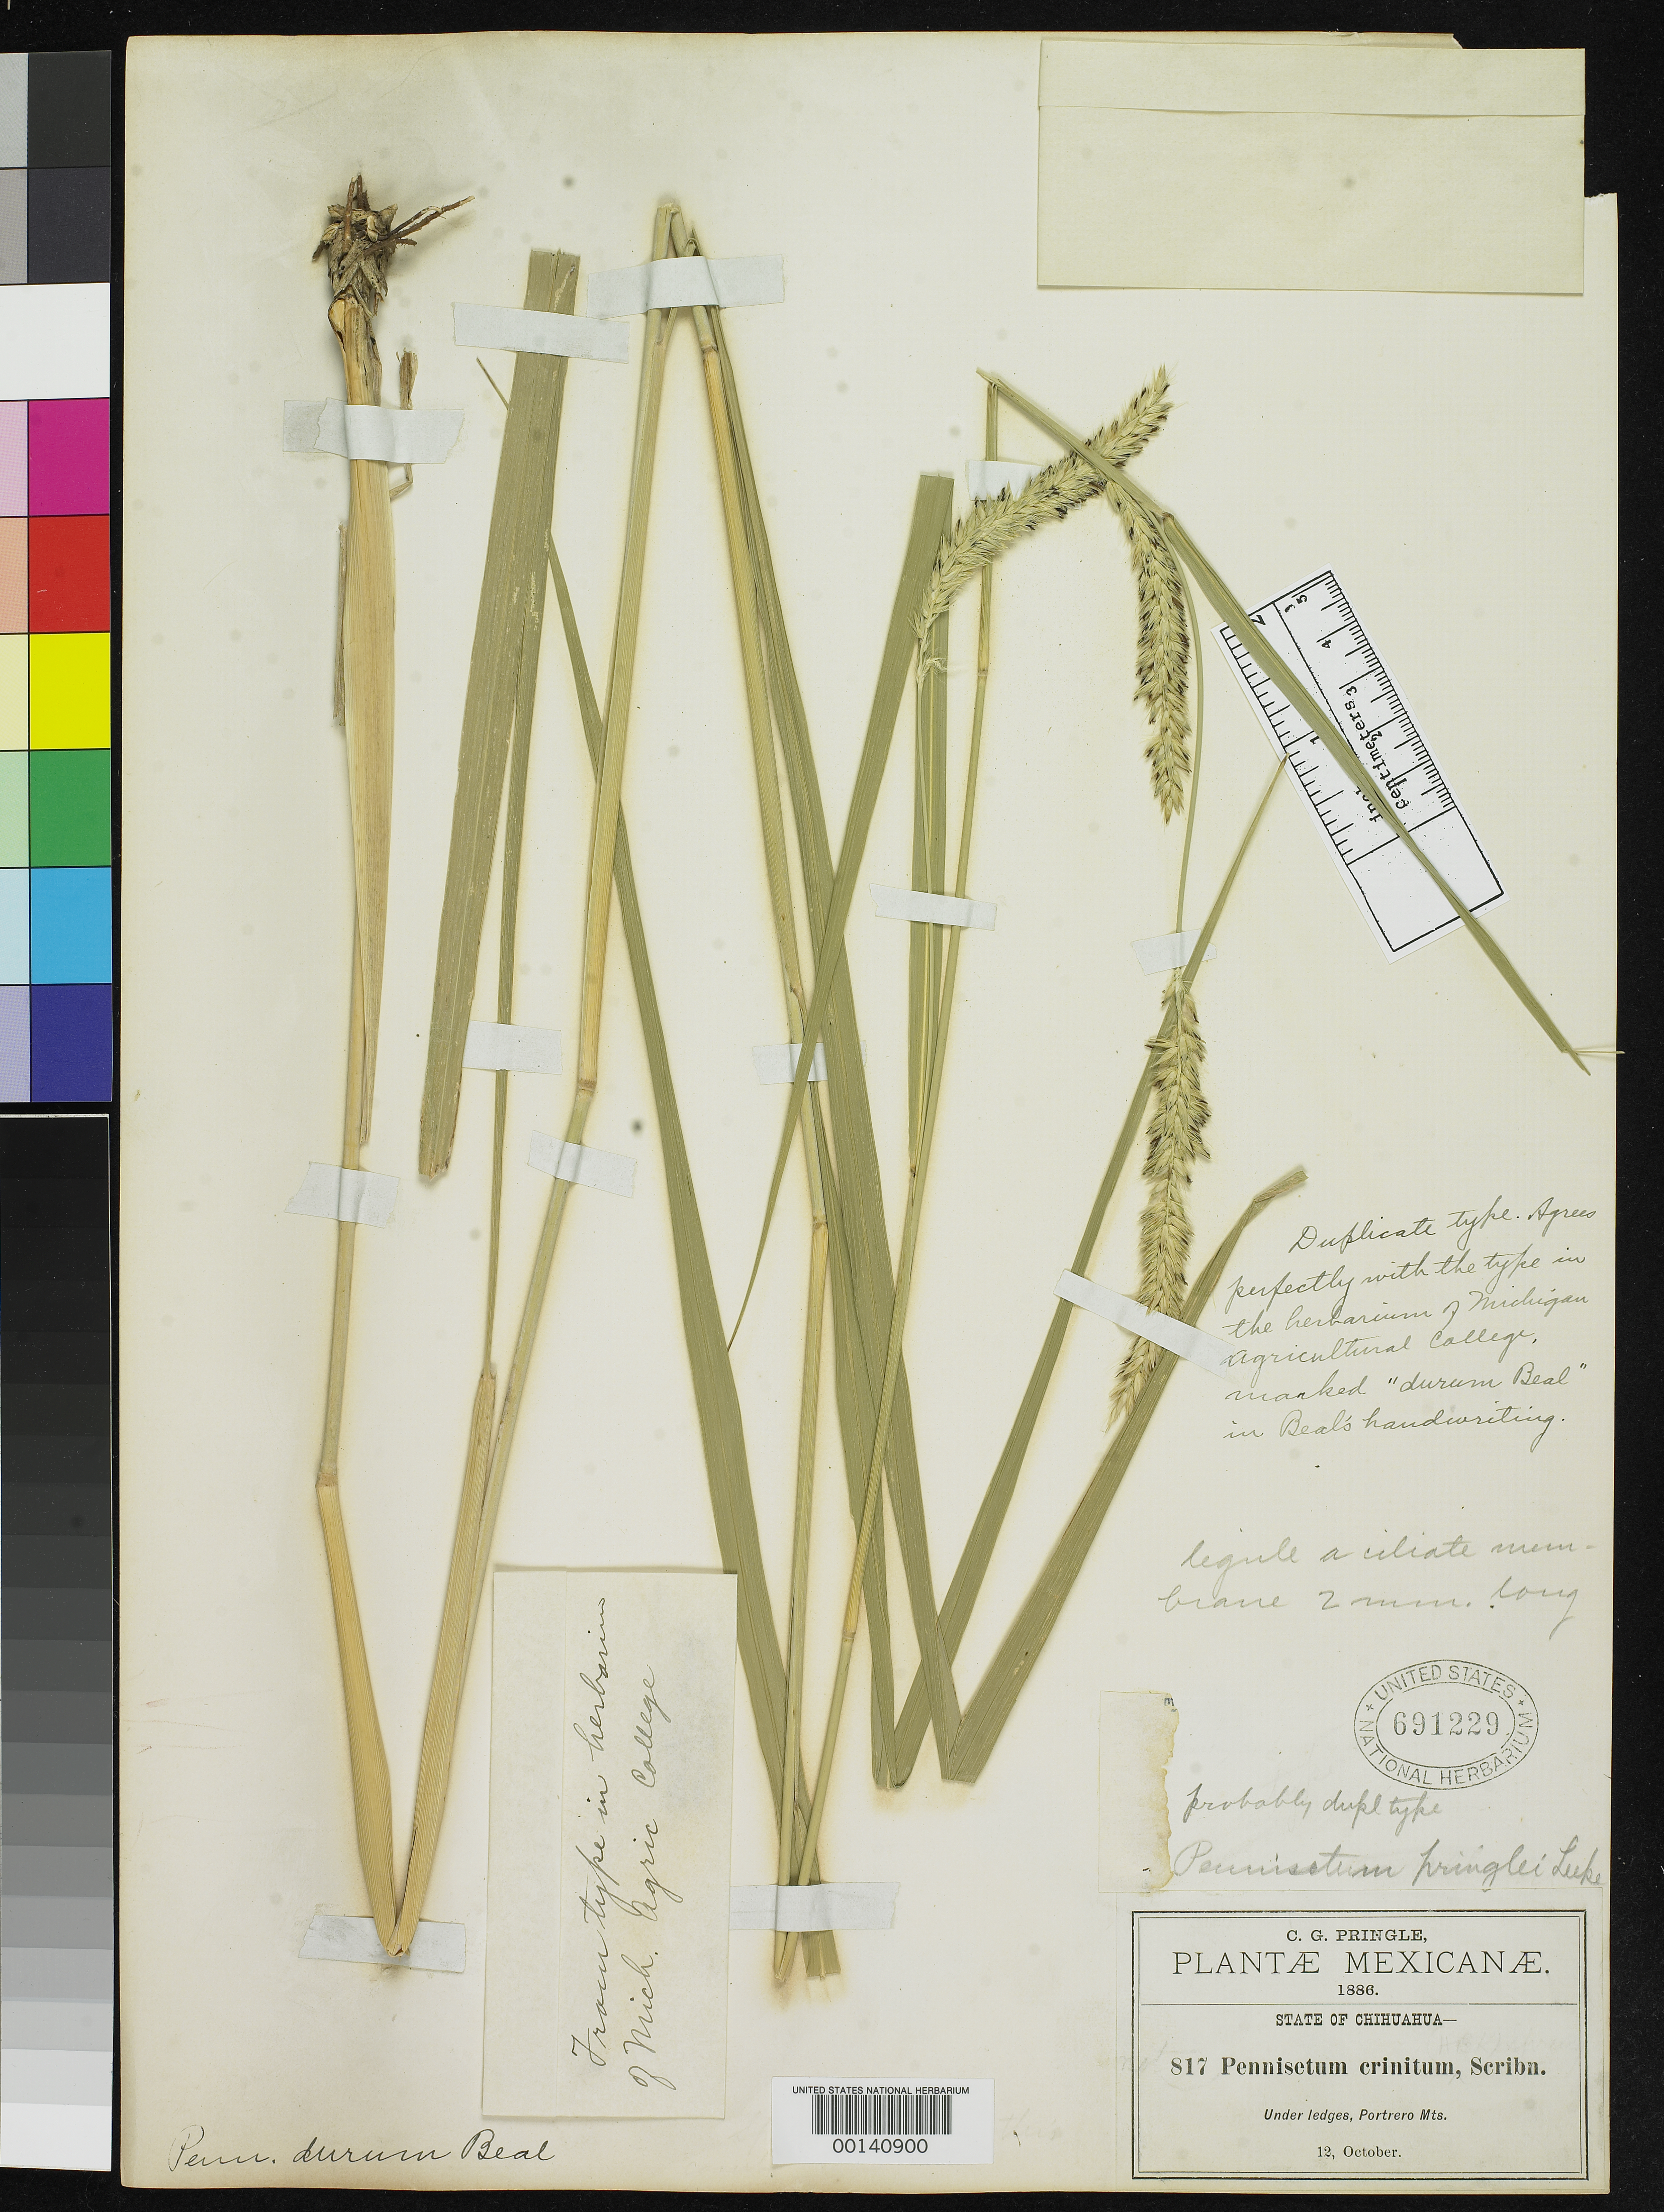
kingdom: Plantae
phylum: Tracheophyta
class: Liliopsida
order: Poales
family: Poaceae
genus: Pennisetum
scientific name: Pennisetum crinitum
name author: Scribn. ex W.J. Beal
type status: Isotype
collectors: C. G. Pringle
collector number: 817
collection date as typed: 12 Oct 1886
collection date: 1886-10-12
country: Mexico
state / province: Chihuahua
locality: Portrero Mts.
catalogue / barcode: US 691229